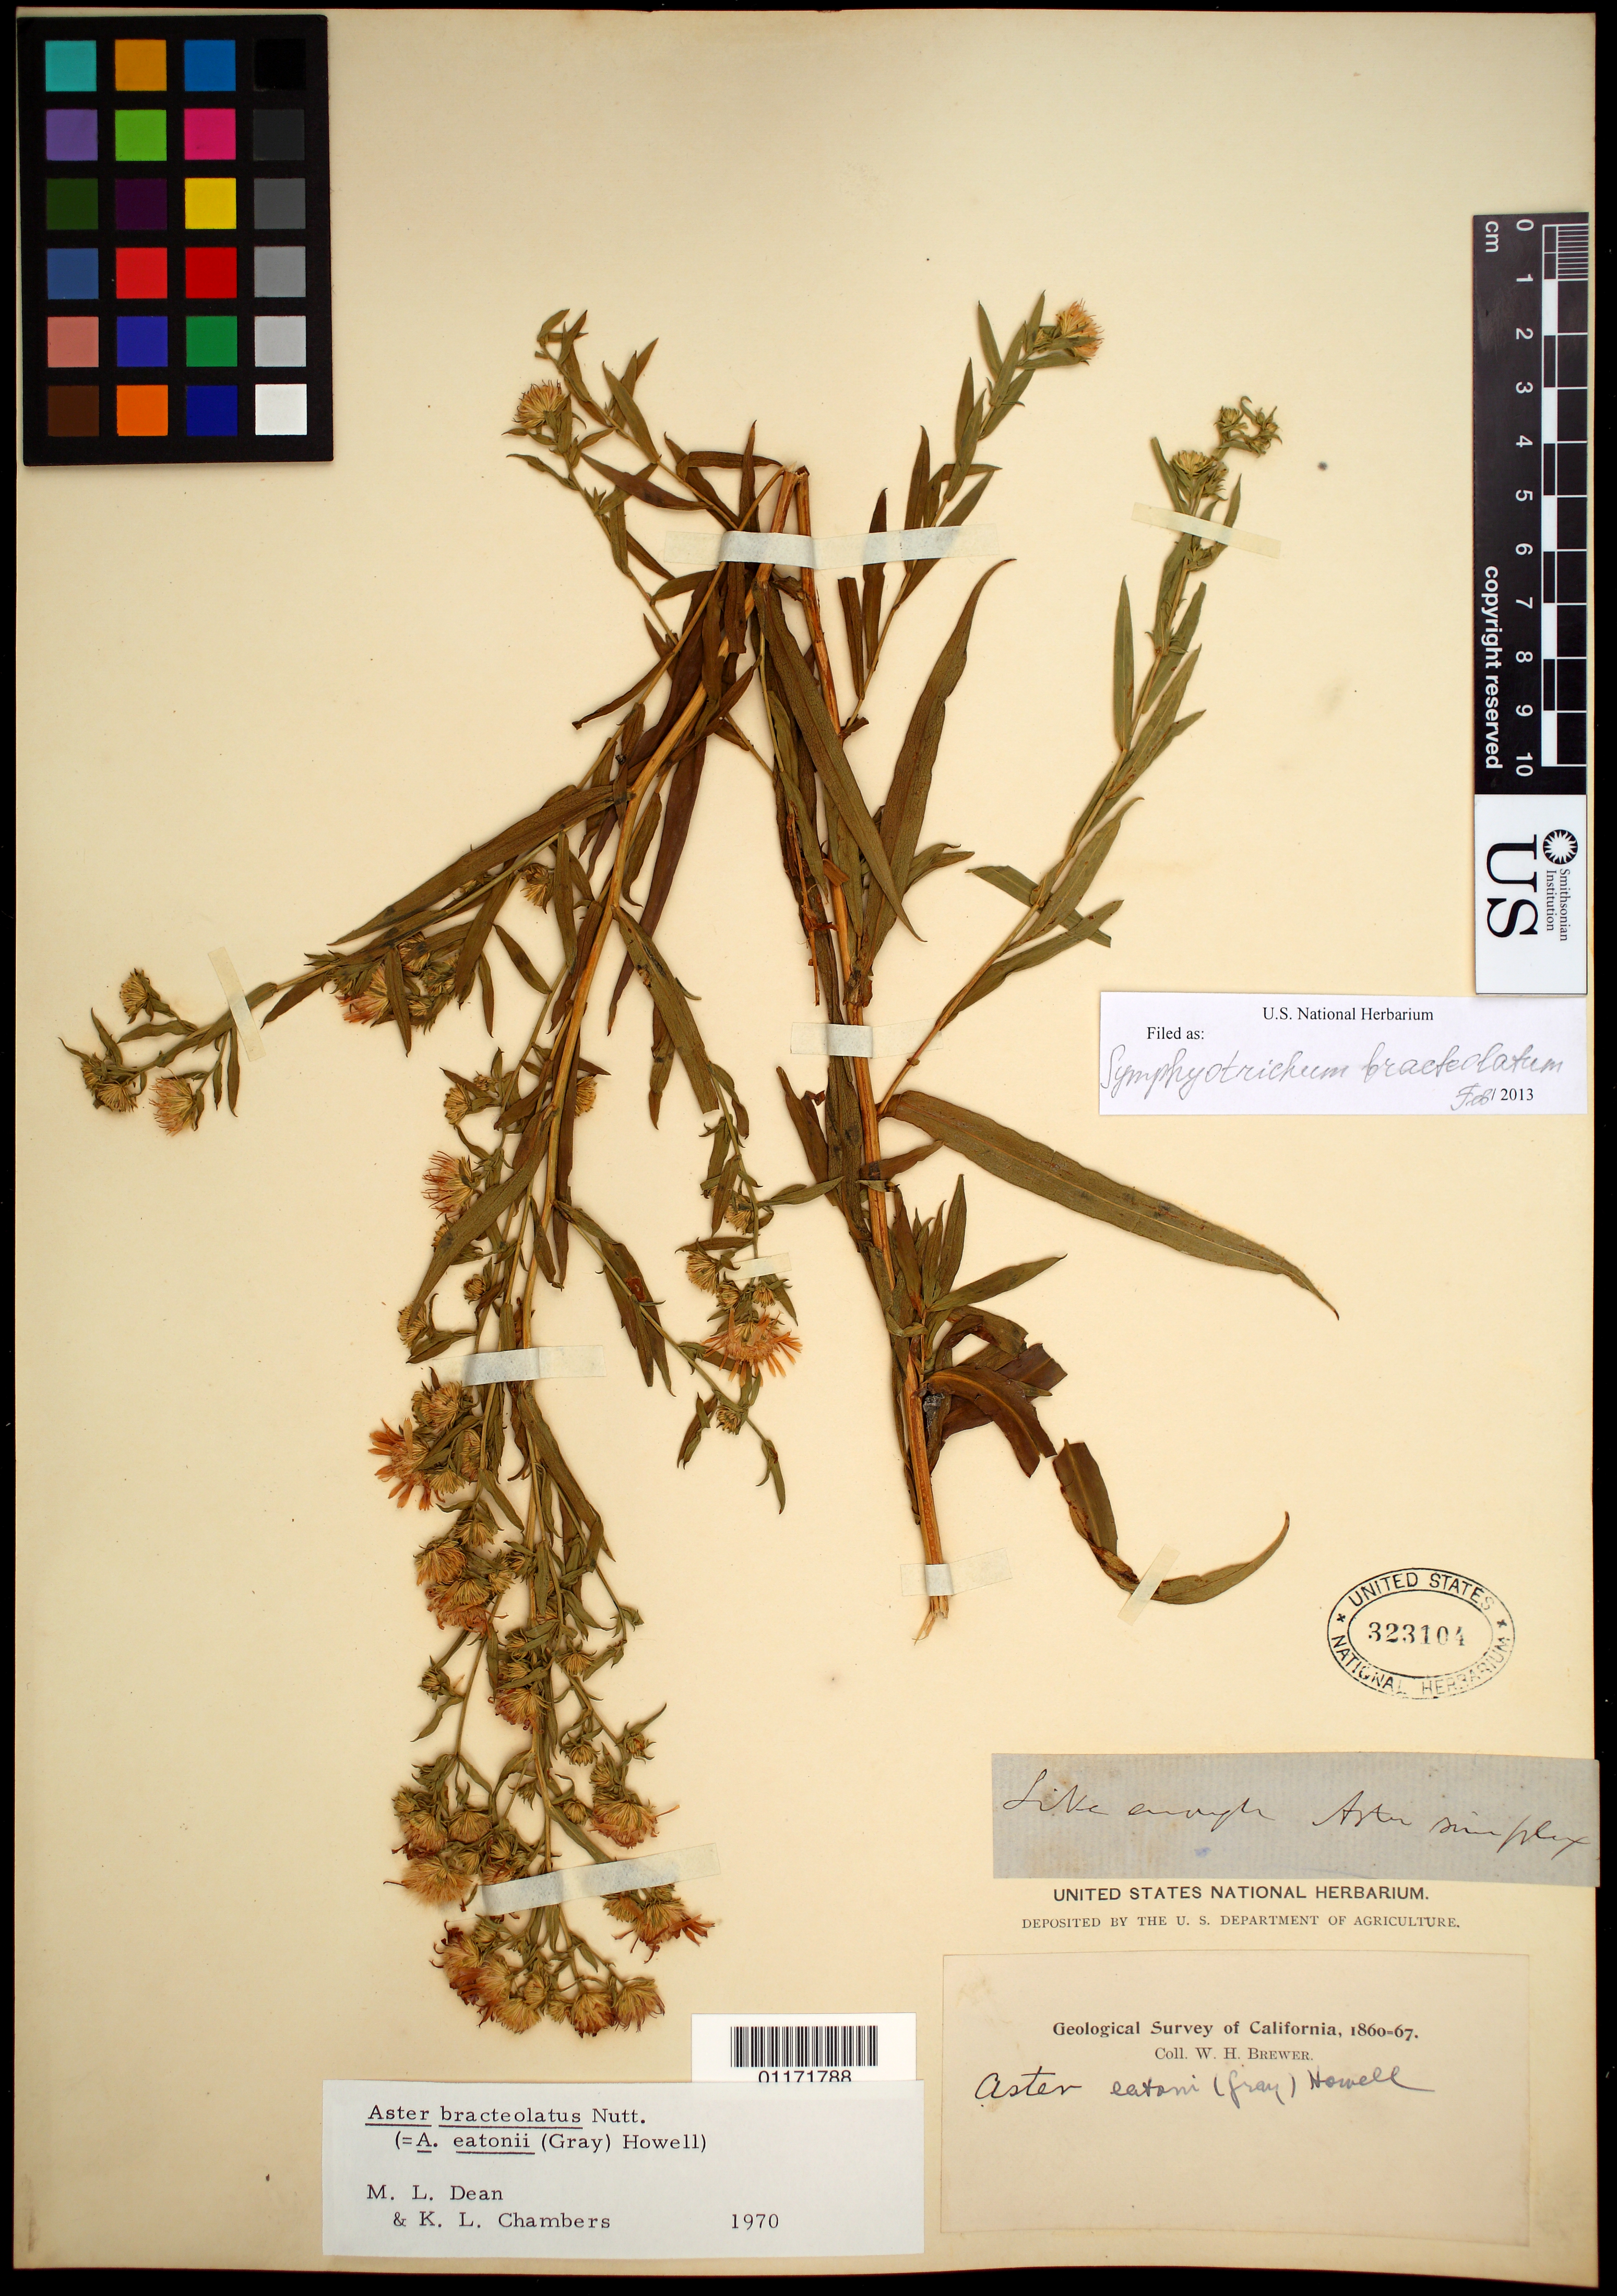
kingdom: Plantae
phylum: Tracheophyta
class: Magnoliopsida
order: Asterales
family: Asteraceae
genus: Symphyotrichum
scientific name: Symphyotrichum bracteolatum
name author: (Nutt.) G.L. Nesom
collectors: W. H. Brewer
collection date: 1860/1867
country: United States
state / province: California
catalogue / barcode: US 323104